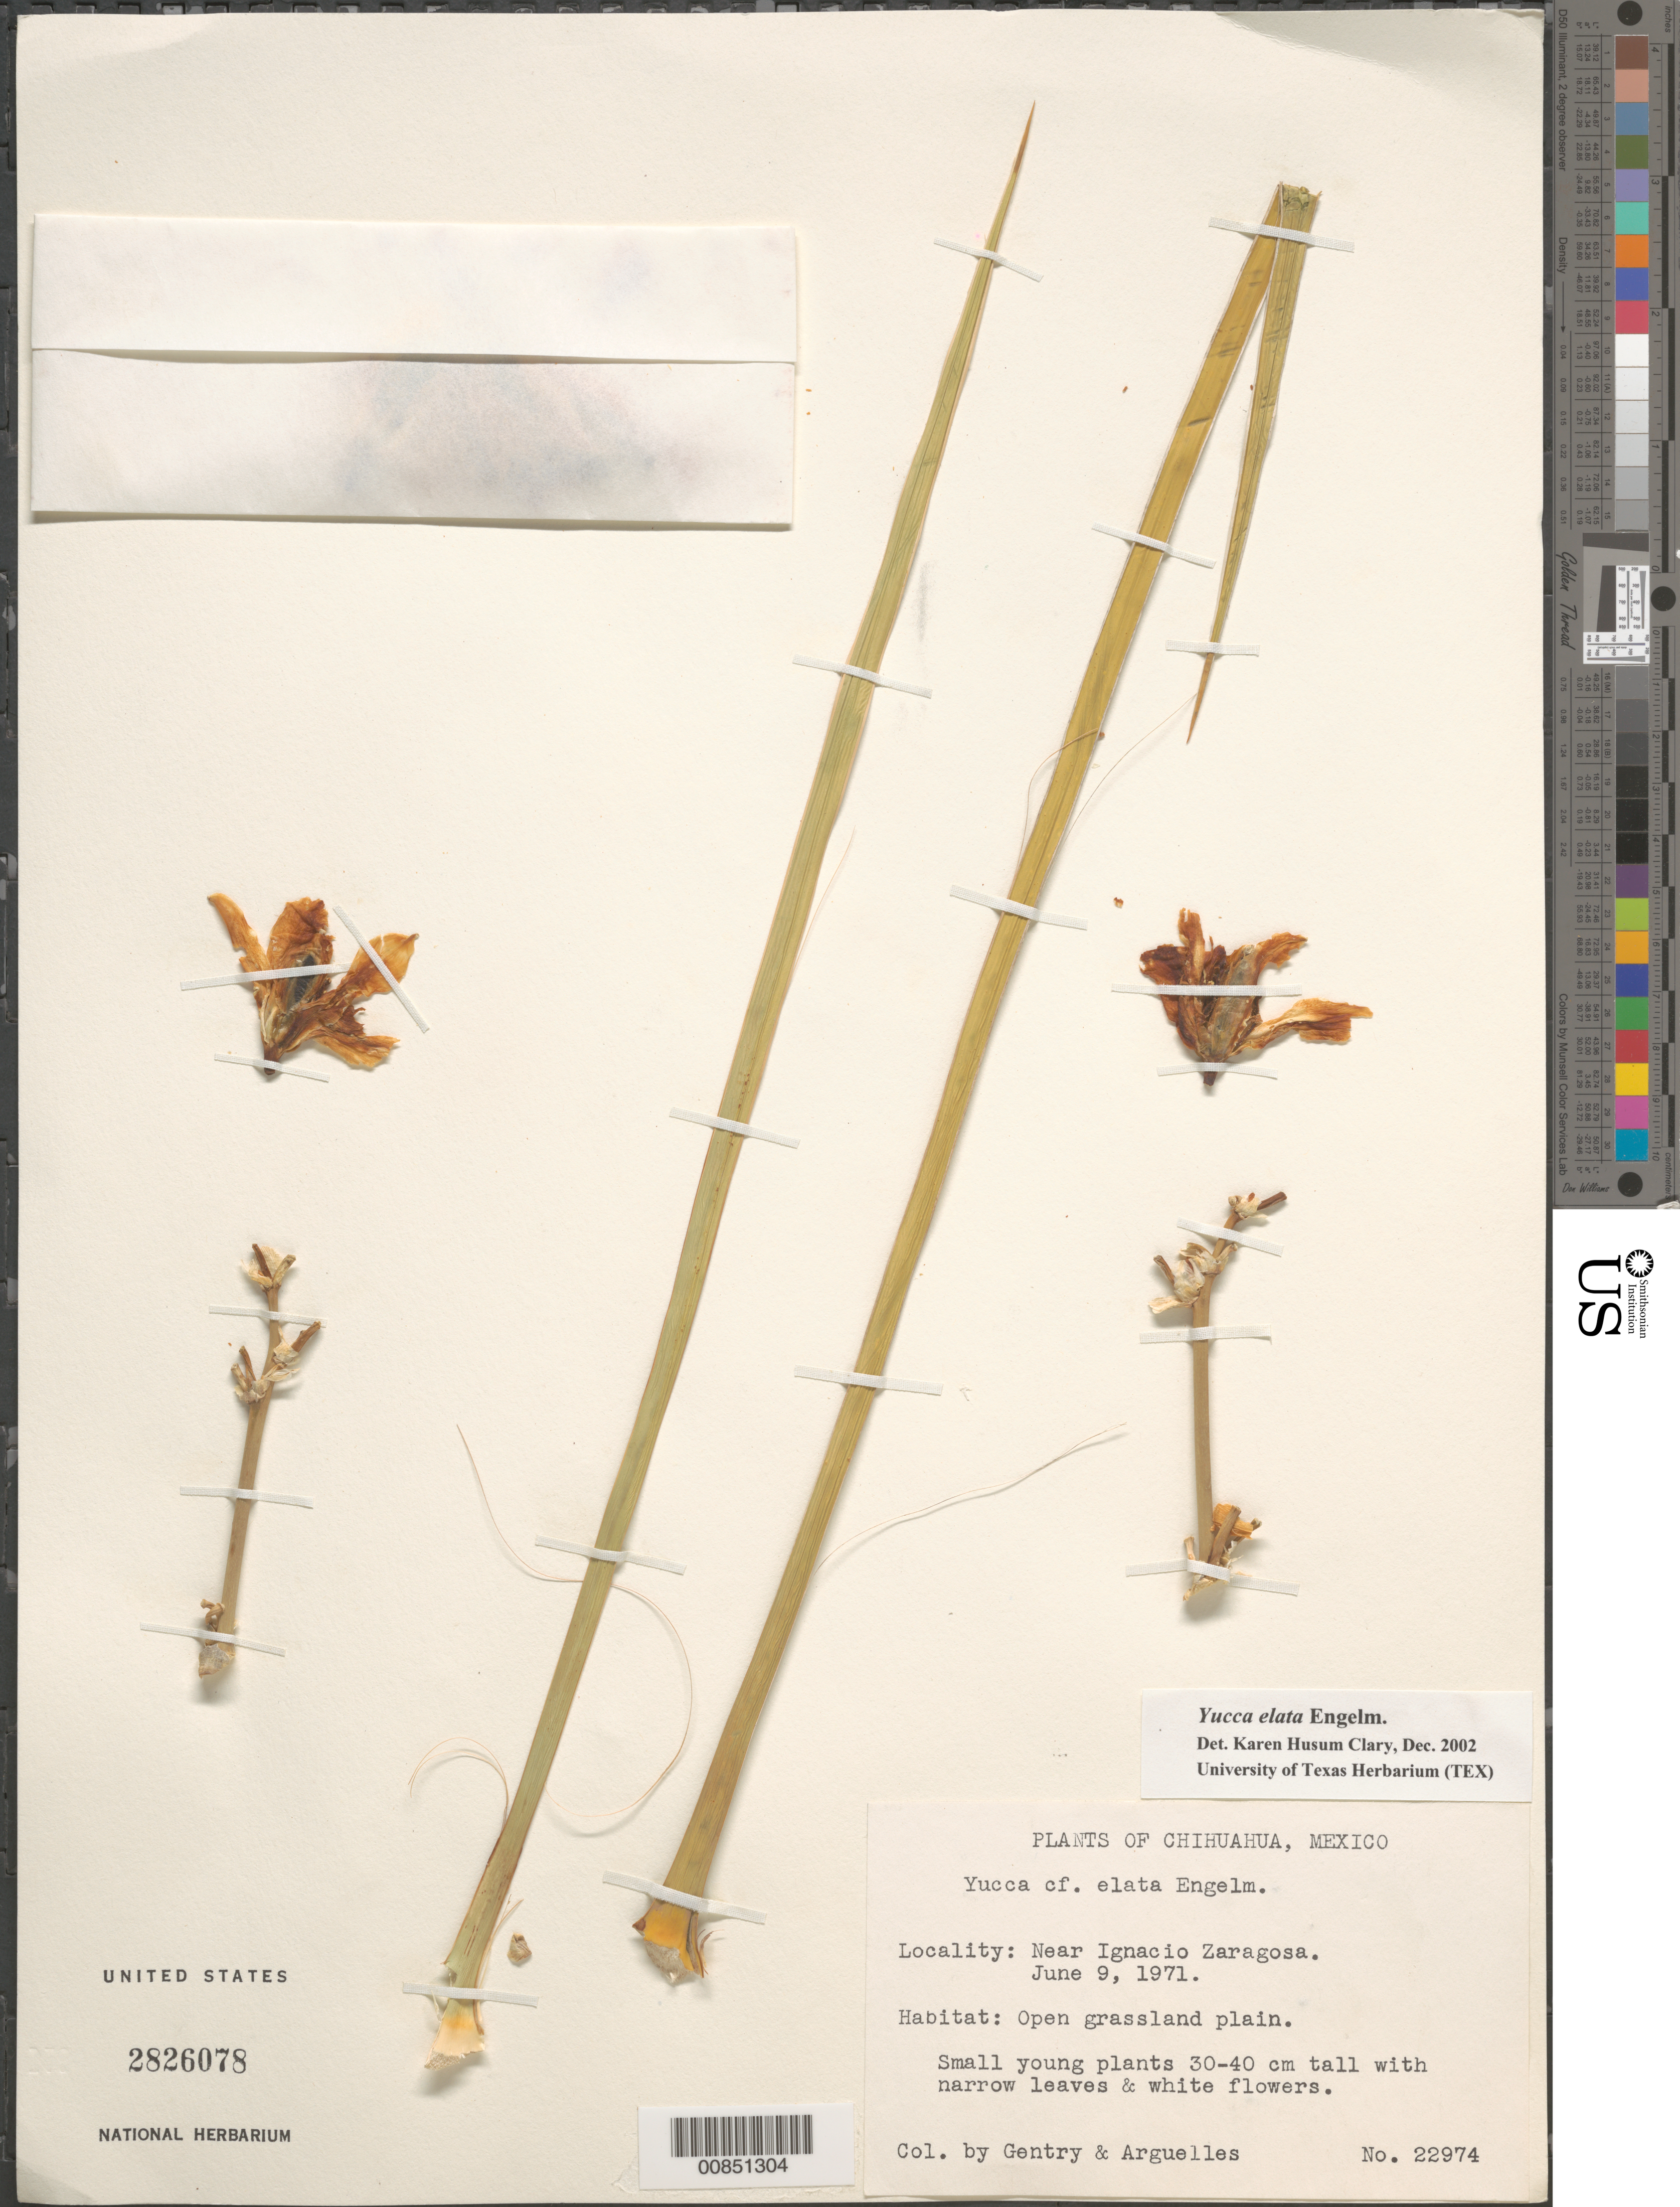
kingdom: Plantae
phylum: Tracheophyta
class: Liliopsida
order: Asparagales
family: Asparagaceae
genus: Yucca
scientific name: Yucca elata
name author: (Engelm.) Engelm.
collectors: Gentry, -- & Arguelles, --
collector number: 22974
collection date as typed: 09 Jun 1971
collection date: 1971-06-09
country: Mexico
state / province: Chihuahua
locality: Near Ignacio Zaragoza, Chihuahua.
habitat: Open grassland plain.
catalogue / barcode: US 2826078